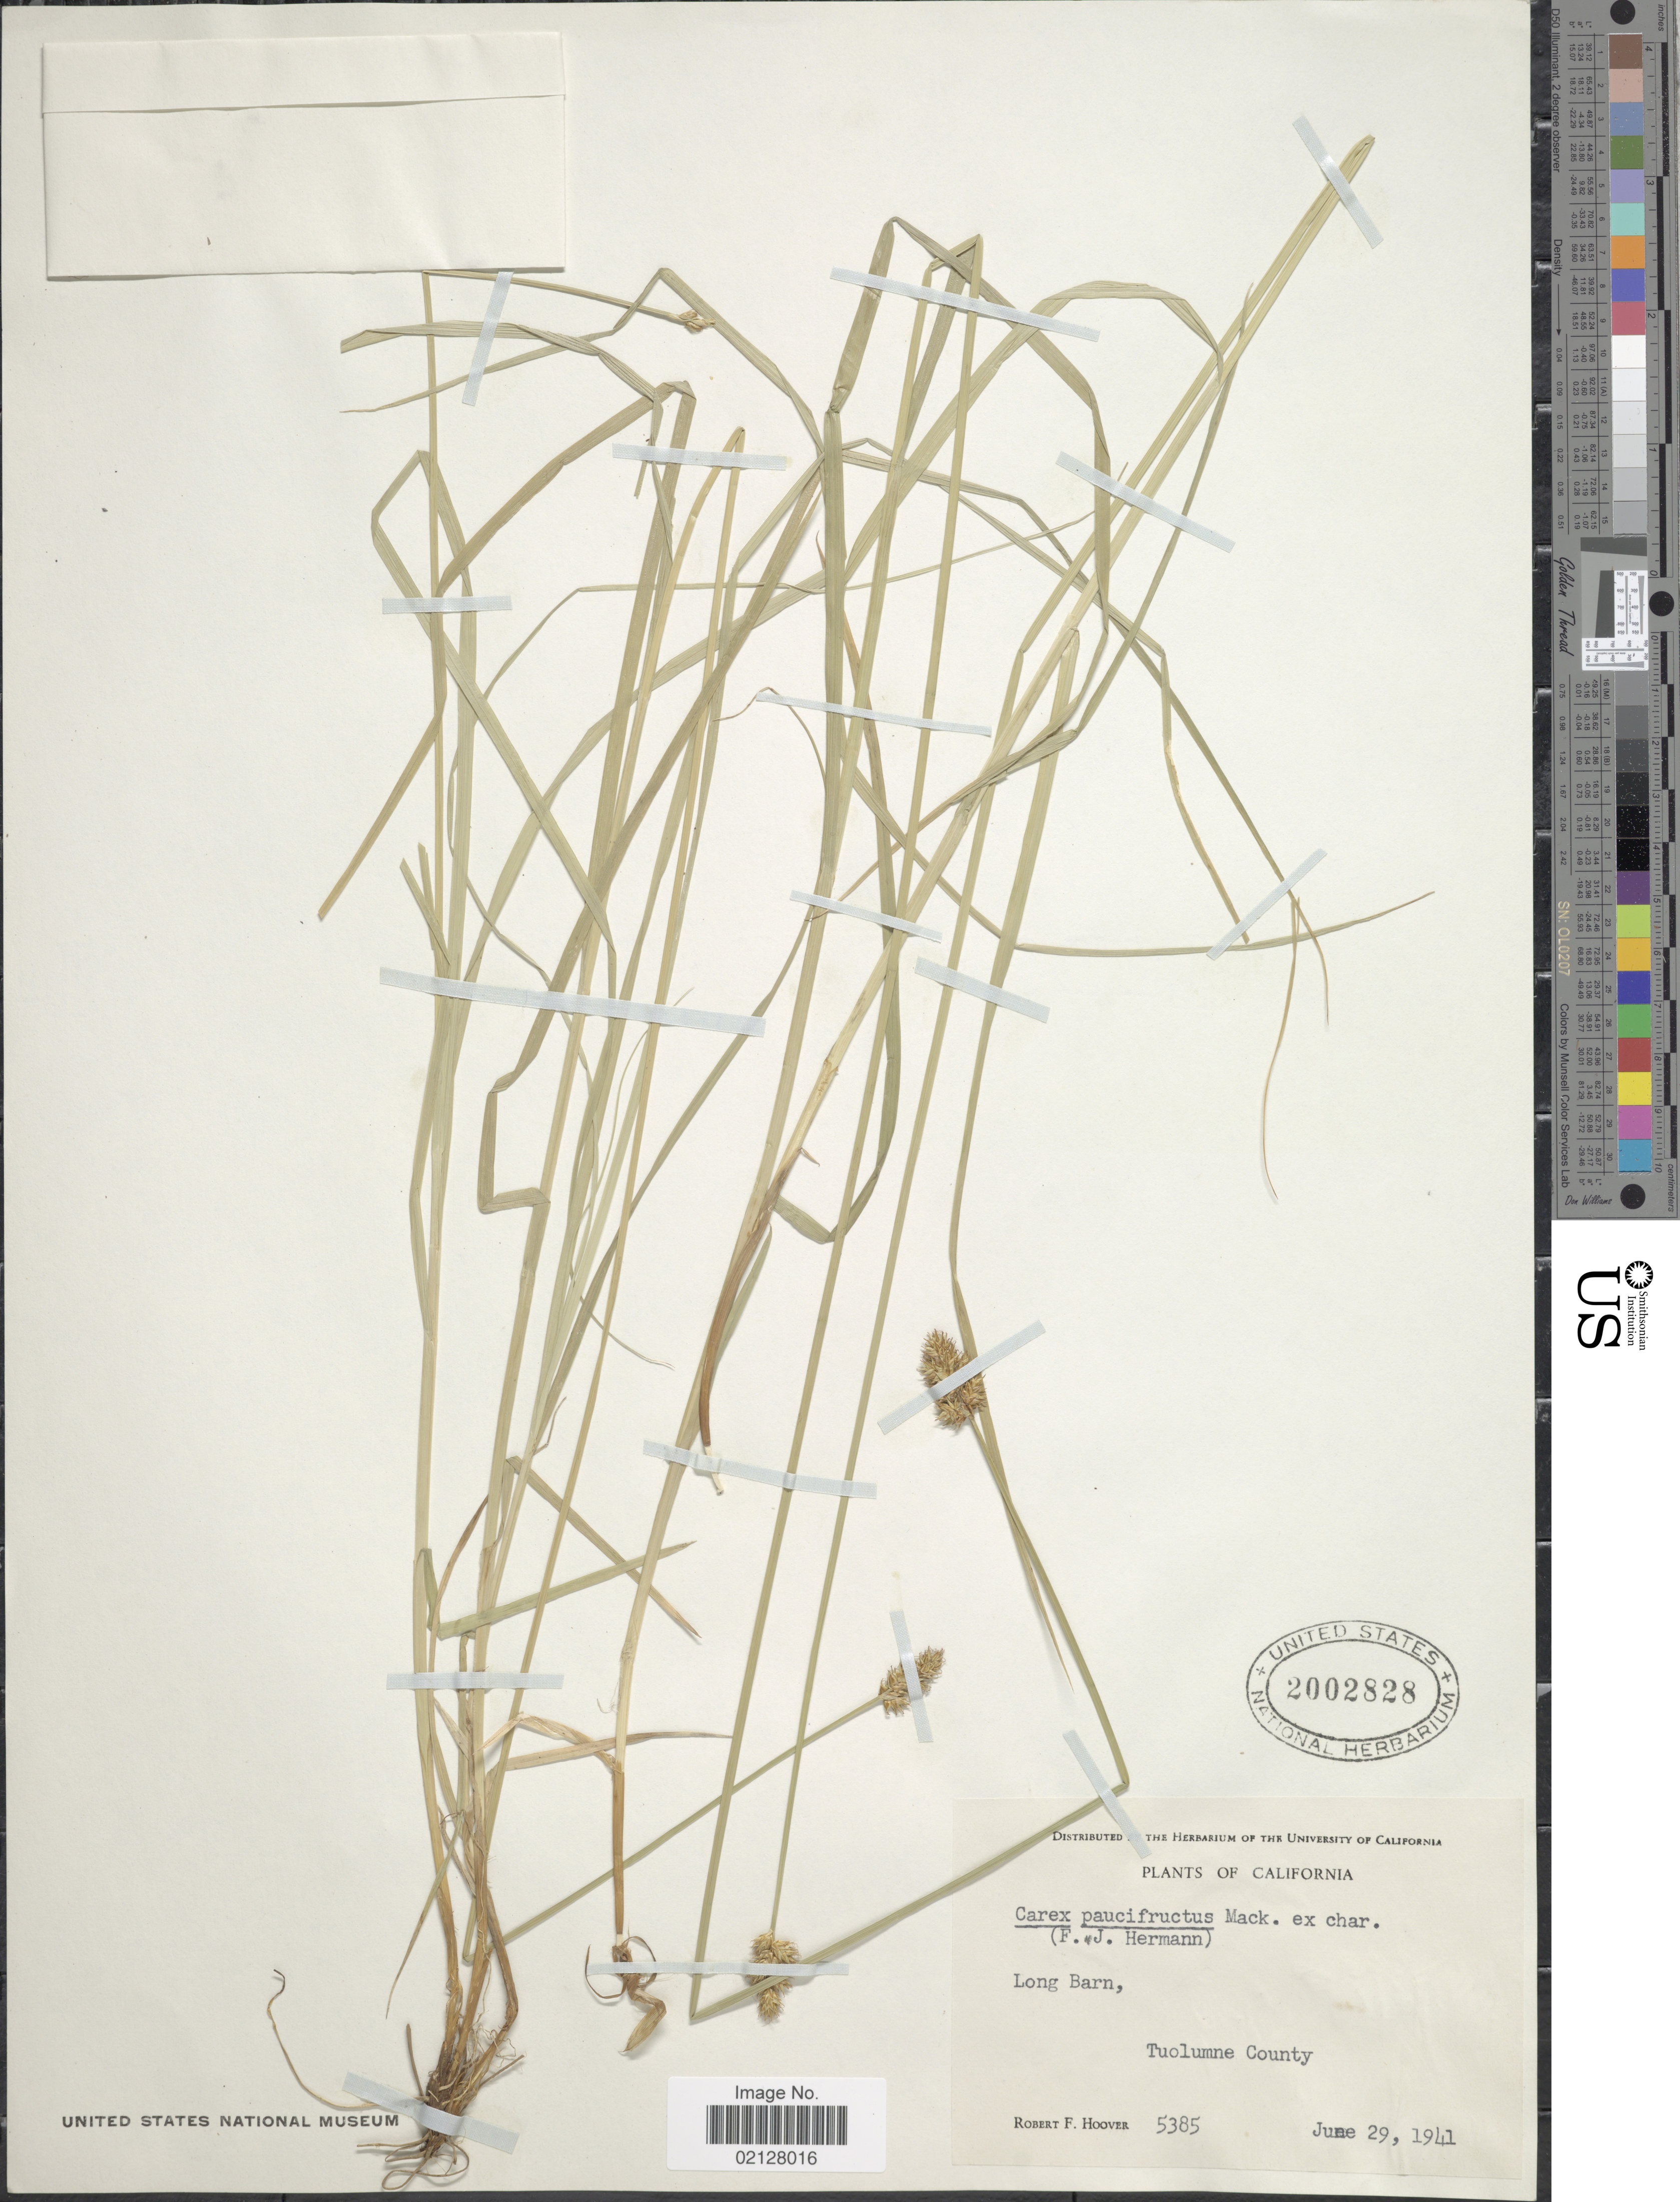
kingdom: Plantae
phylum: Tracheophyta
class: Liliopsida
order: Poales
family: Cyperaceae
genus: Carex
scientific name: Carex mariposana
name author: L.H. Bailey ex Mack.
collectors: R. F. Hoover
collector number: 5385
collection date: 1941-06-29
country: United States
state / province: California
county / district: Tuolumne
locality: Long Barn, Tuolumne County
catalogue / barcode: US 2002828